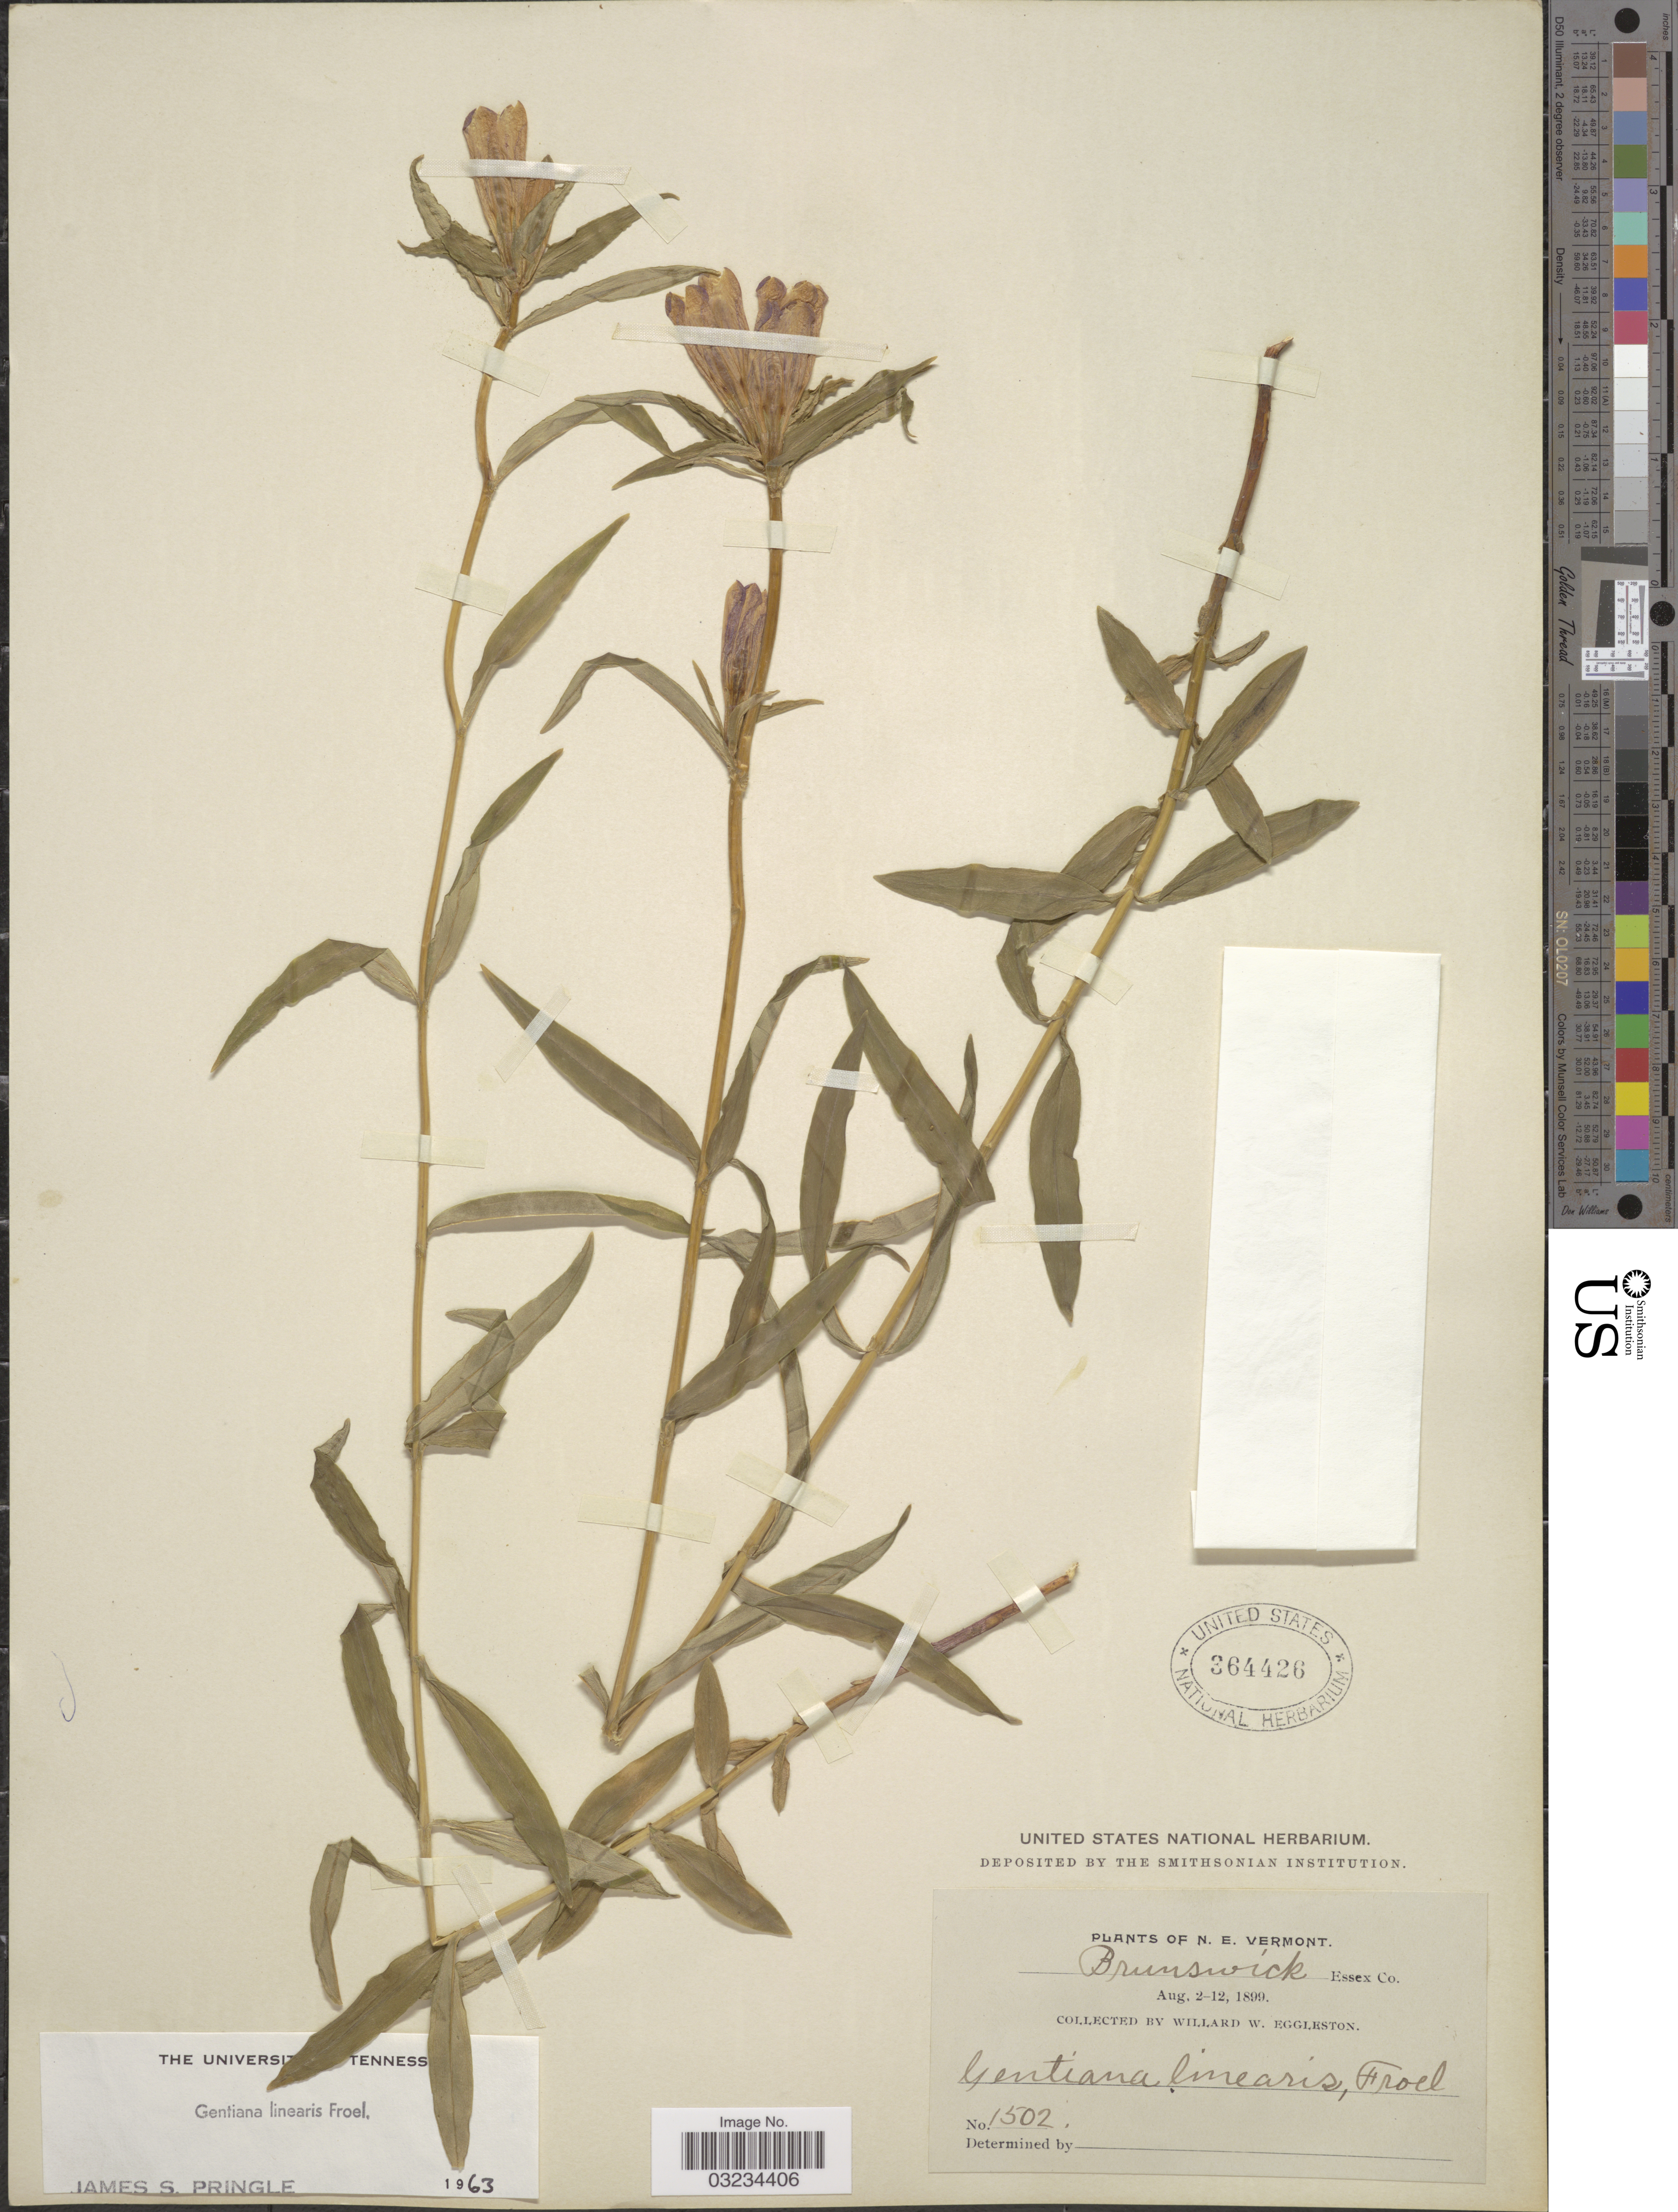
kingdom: Plantae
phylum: Tracheophyta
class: Magnoliopsida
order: Gentianales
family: Gentianaceae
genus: Gentiana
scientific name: Gentiana linearis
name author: Froel.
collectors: W. W. Eggleston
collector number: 1502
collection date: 1899-08-02/1899-08-12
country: United States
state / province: Vermont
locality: N.E. Vermont Brunswick Essex Co.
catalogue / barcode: US 364426